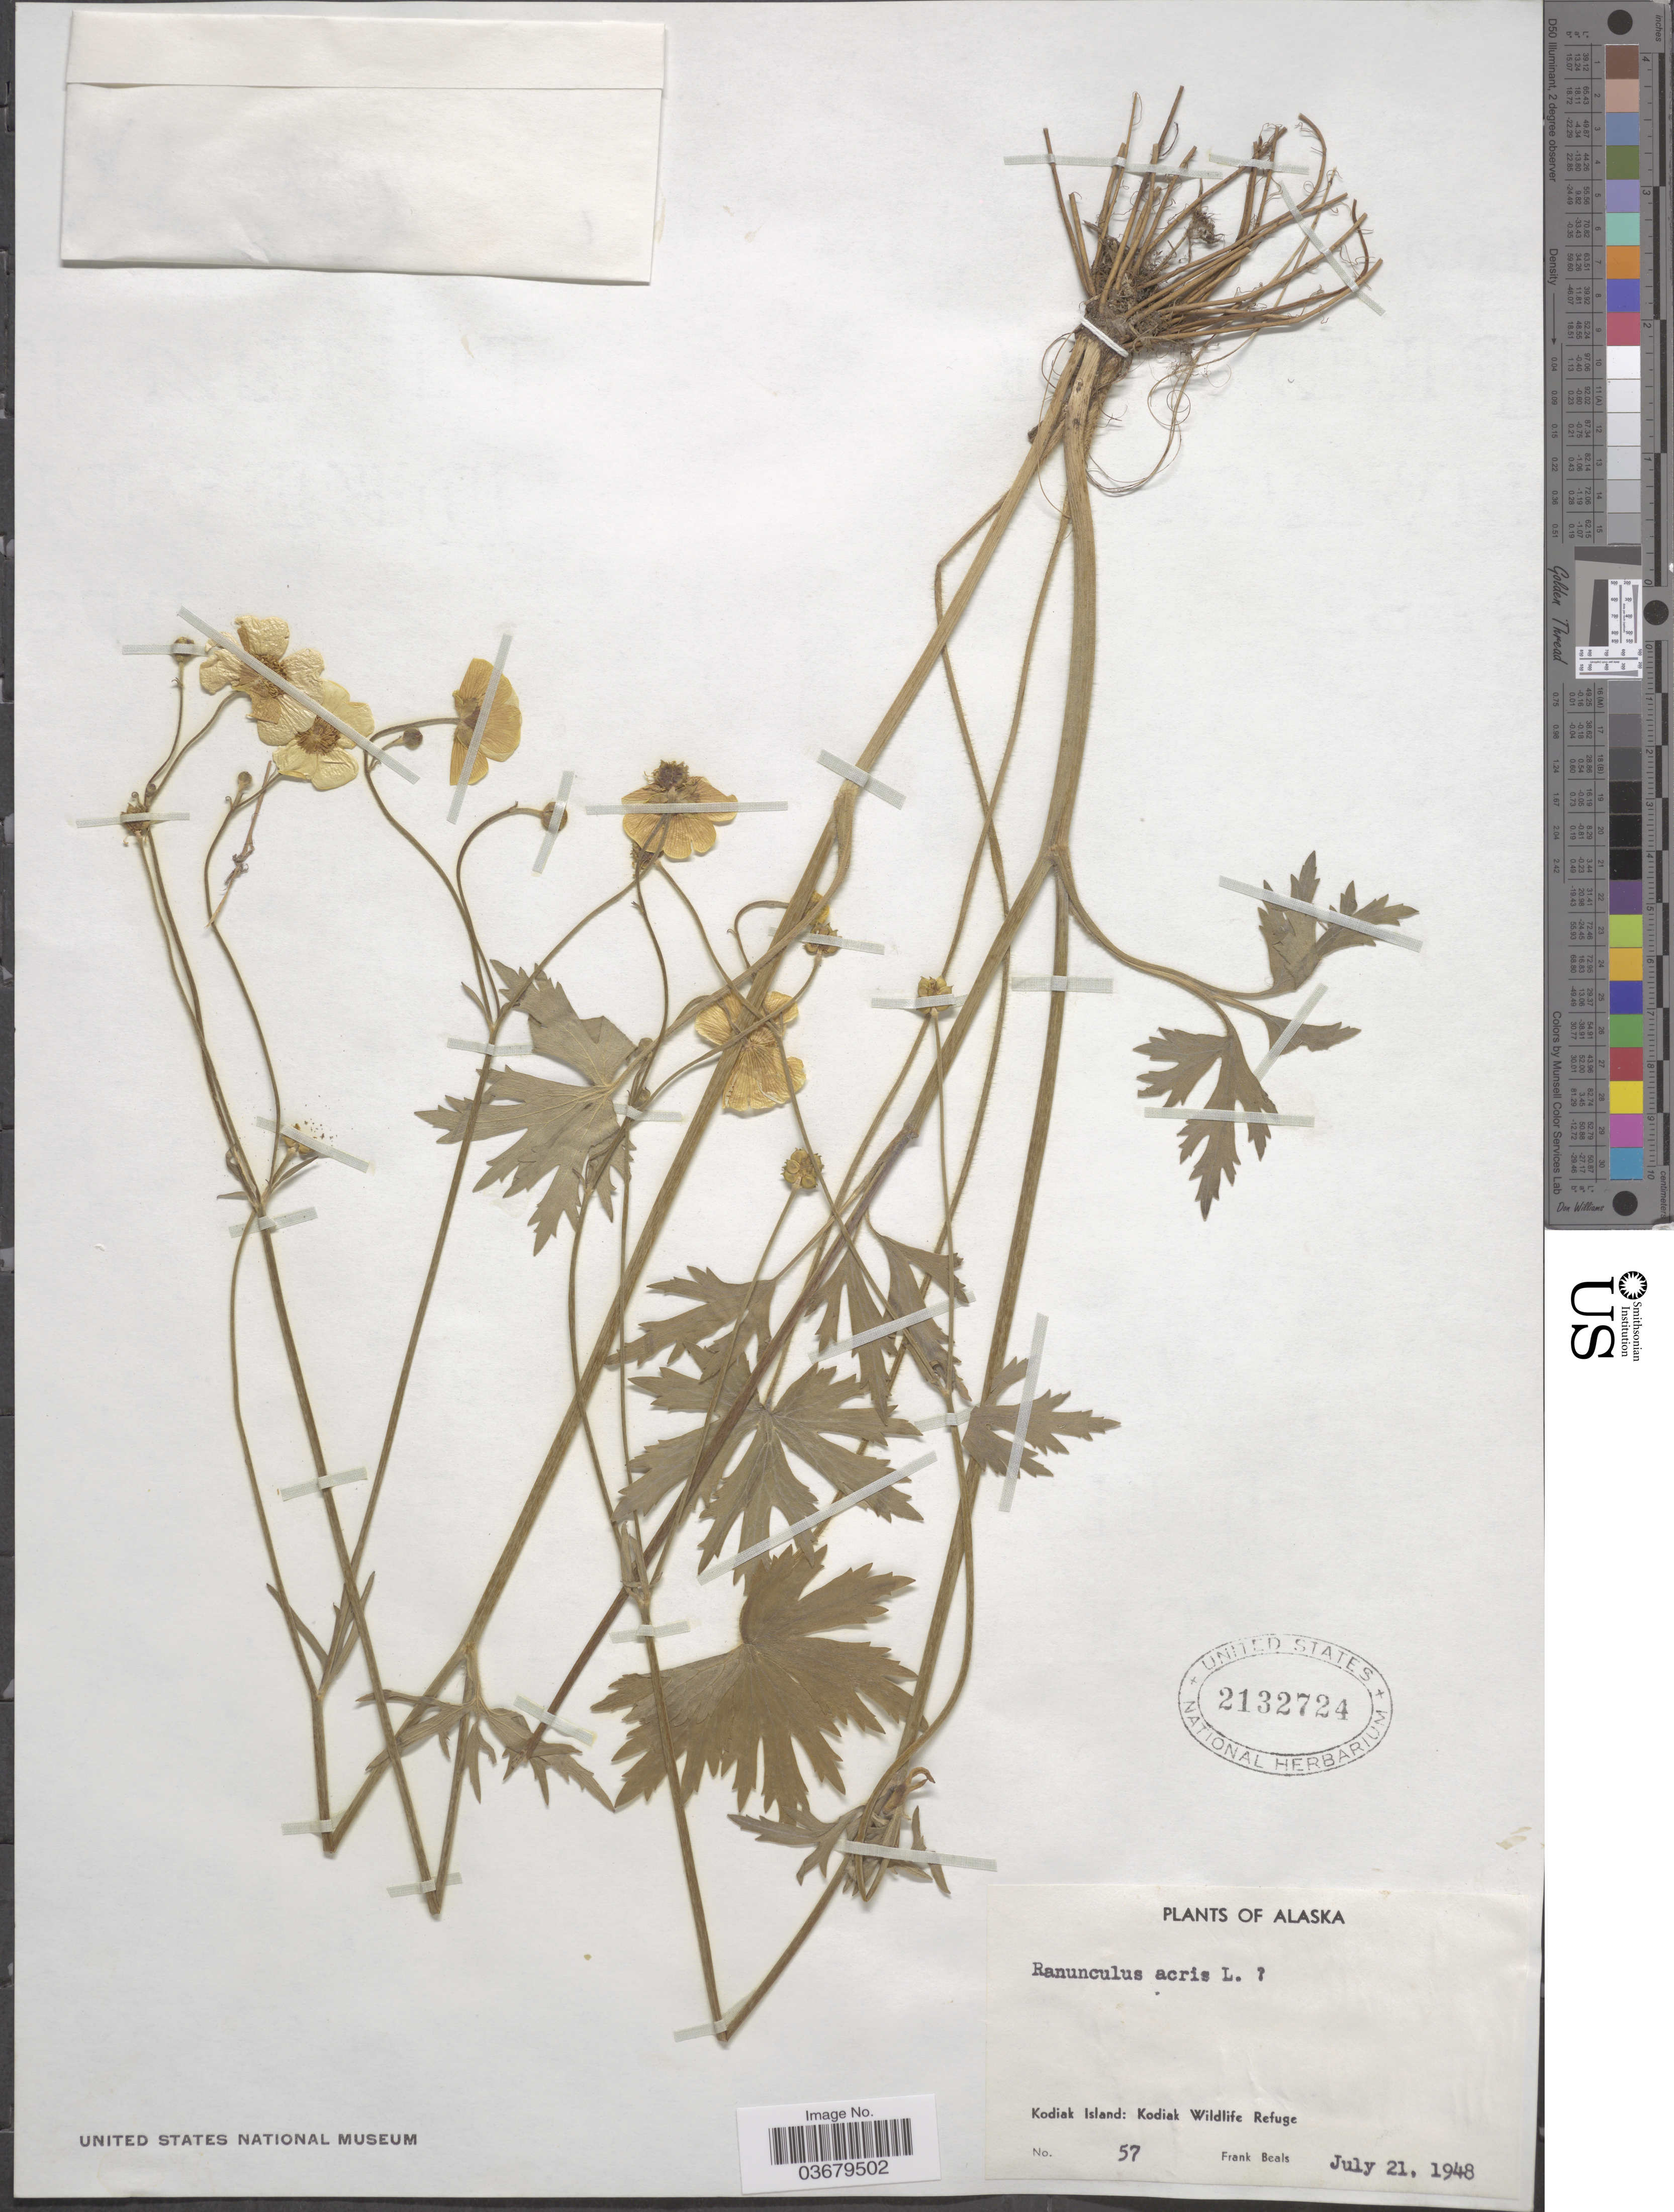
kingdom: Plantae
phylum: Tracheophyta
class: Magnoliopsida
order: Ranunculales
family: Ranunculaceae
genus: Ranunculus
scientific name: Ranunculus acris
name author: L.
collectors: F. Beals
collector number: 57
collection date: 1948-07-21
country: United States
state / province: Alaska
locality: Kodiak Island: Kodiak Wildlife Refuge.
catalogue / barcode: US 2132724